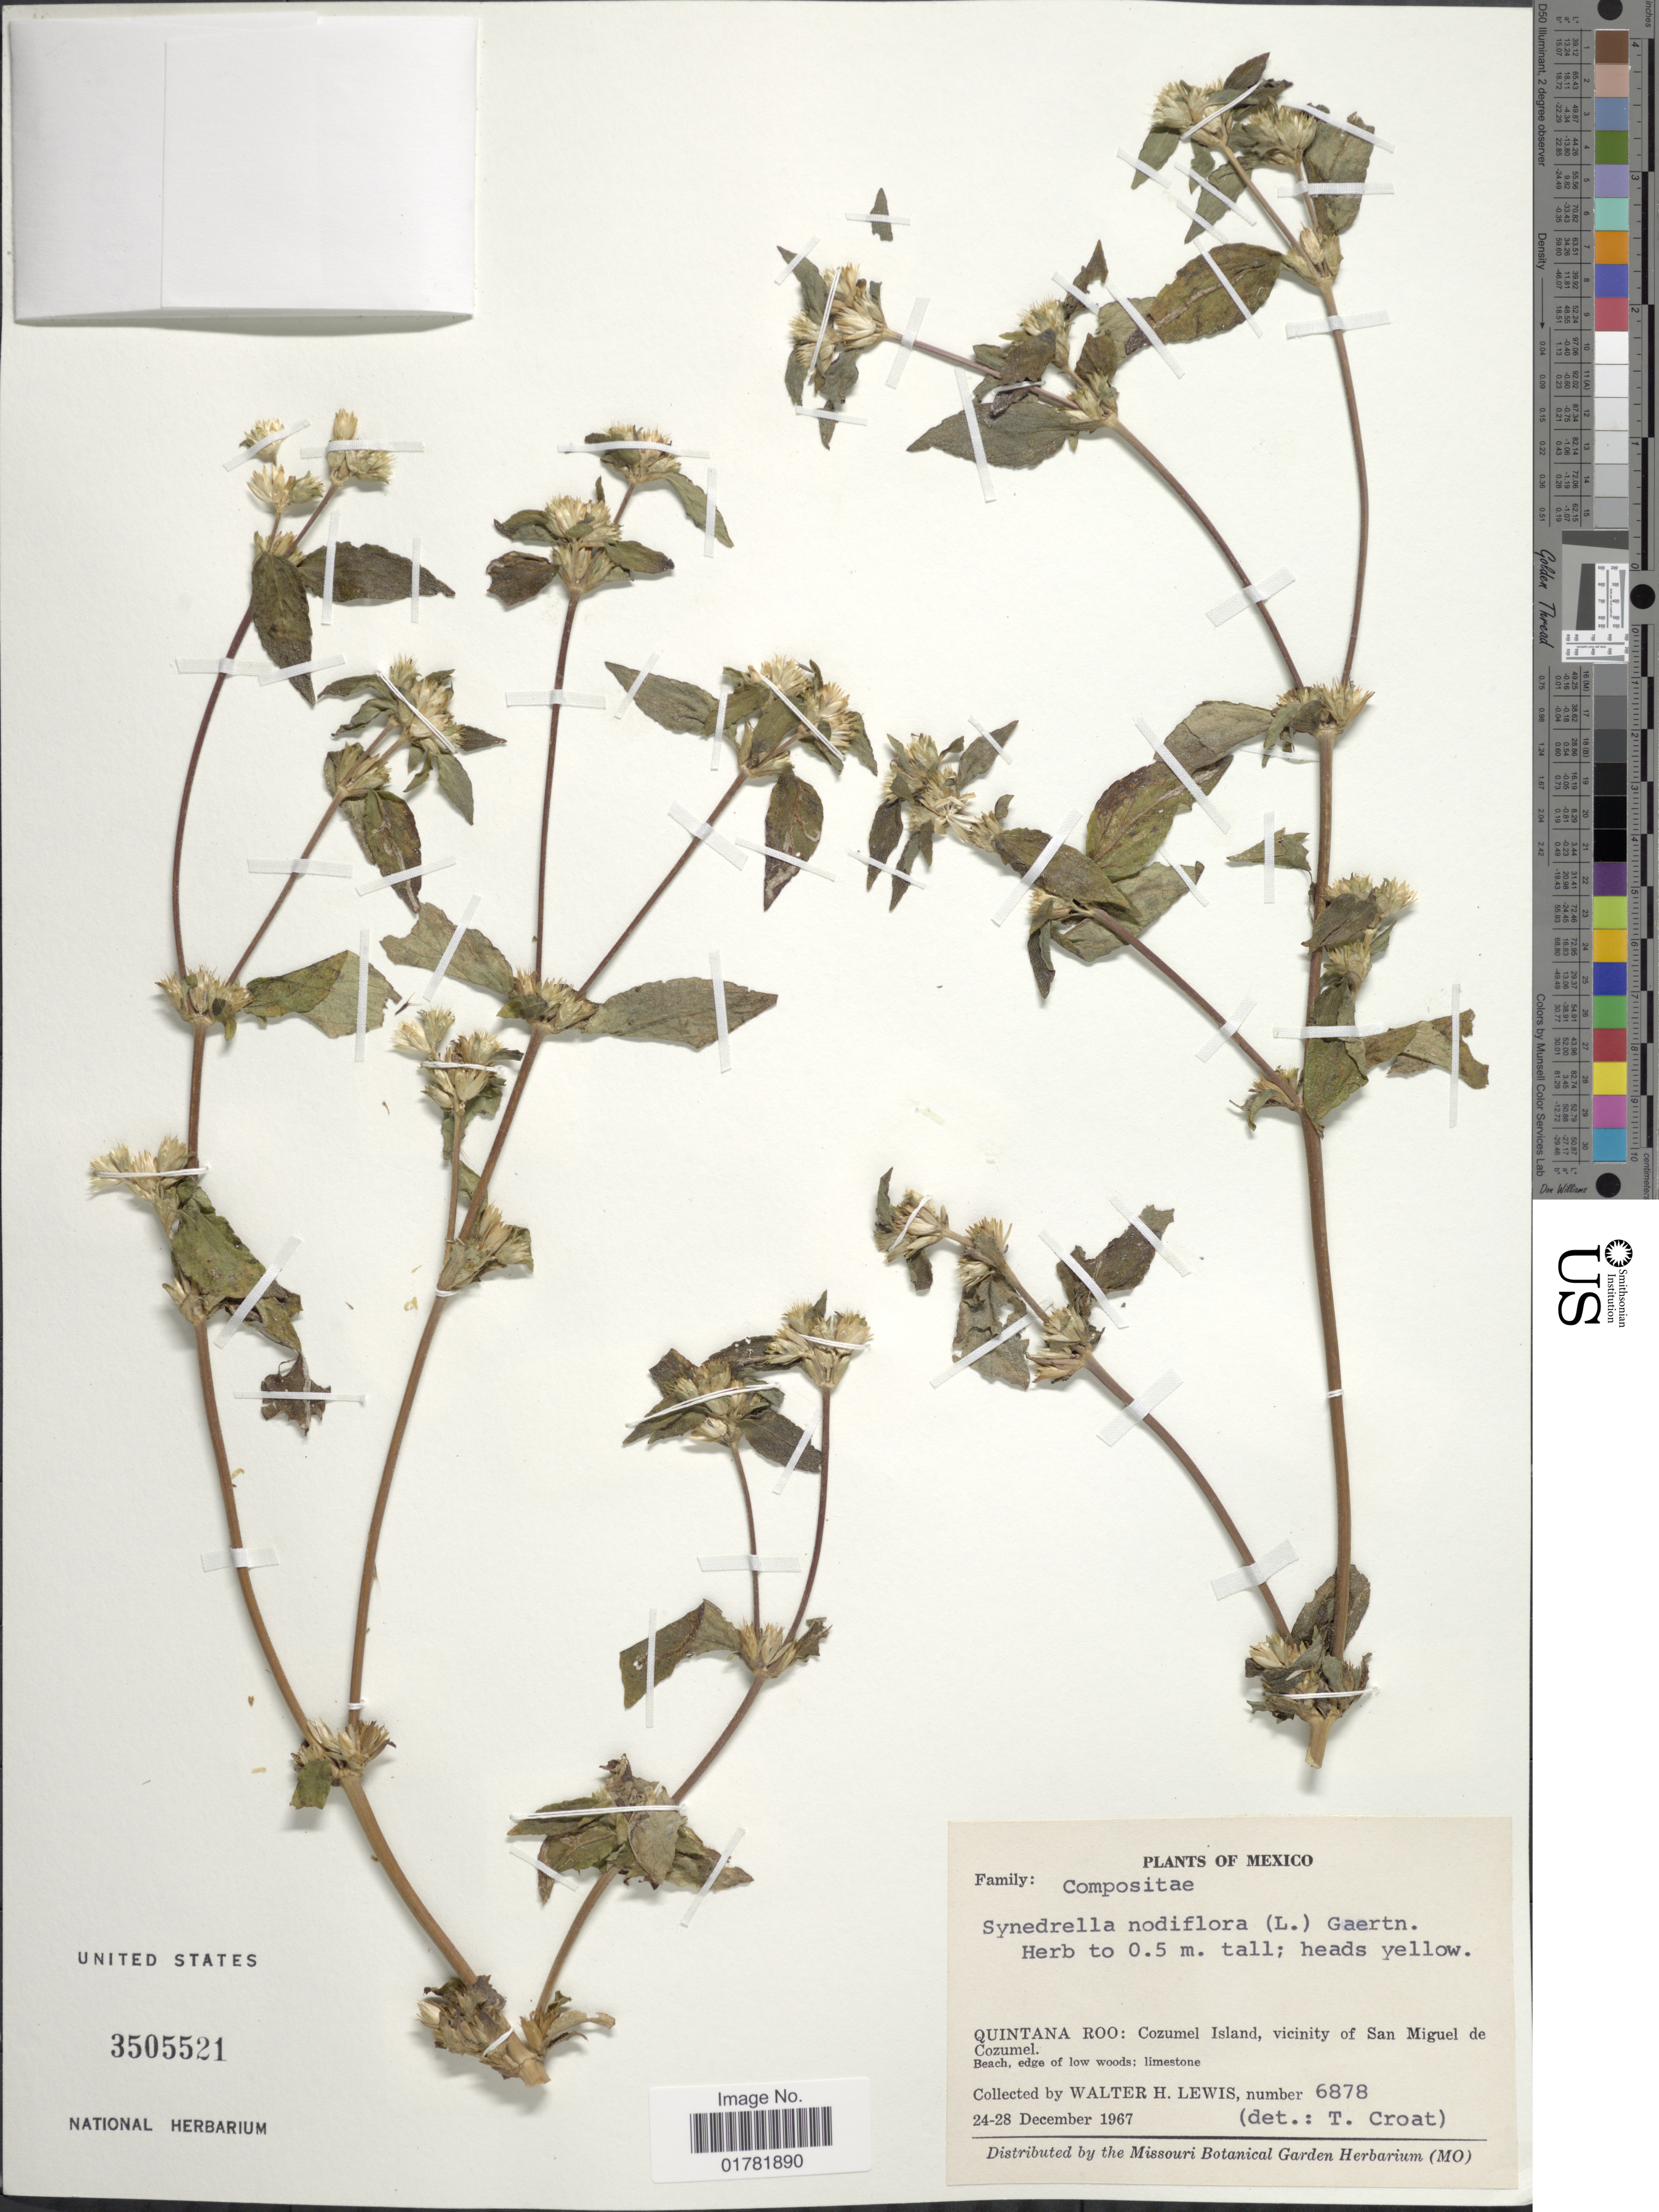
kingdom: Plantae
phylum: Tracheophyta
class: Magnoliopsida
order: Asterales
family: Asteraceae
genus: Synedrella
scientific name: Synedrella nodiflora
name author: (L.) Gaertn.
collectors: W. H. Lewis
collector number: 6878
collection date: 1967-12-24/1967-12-28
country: Mexico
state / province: México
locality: Quintana Roo: Cozumel Island, vicinity of San Miguel de Cozumel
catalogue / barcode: US 3505521